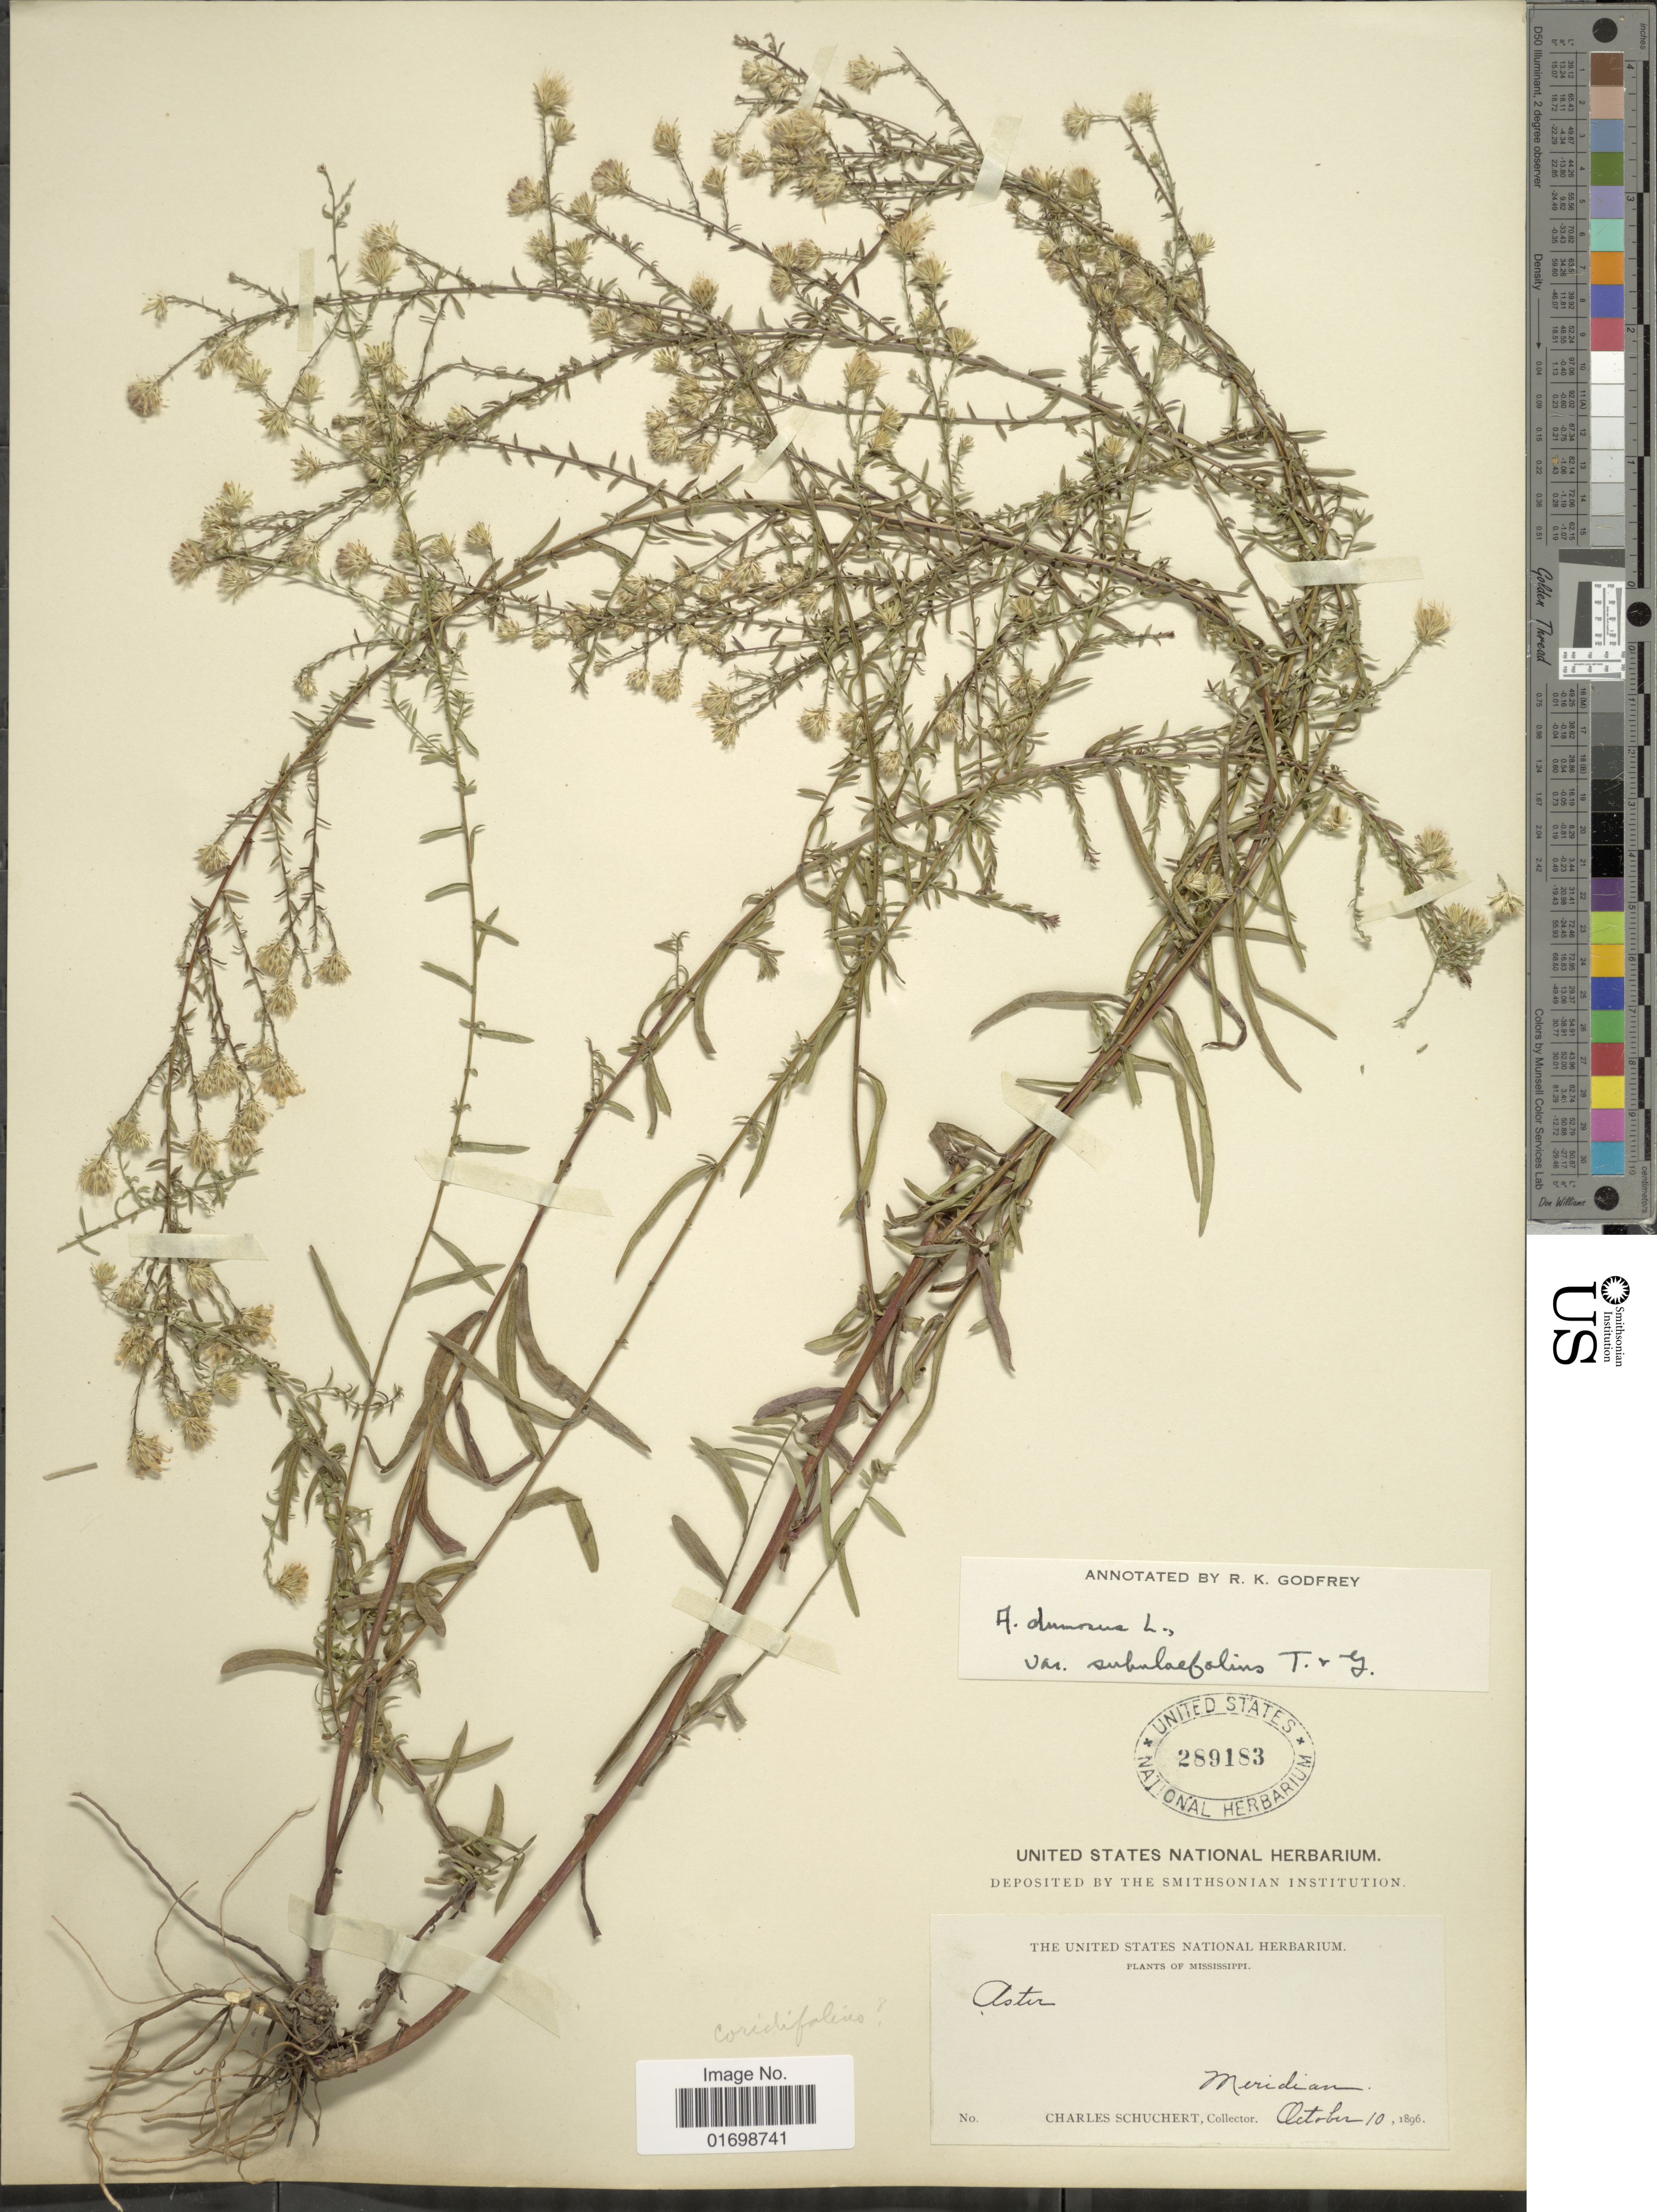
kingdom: Plantae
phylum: Tracheophyta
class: Magnoliopsida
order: Asterales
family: Asteraceae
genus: Symphyotrichum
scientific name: Symphyotrichum dumosum var. subulifolium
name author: (Torr. & A. Gray) G.L. Nesom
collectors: C. Schuchert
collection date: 1896-10-10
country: United States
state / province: Mississippi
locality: Meridian.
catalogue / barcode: US 289183